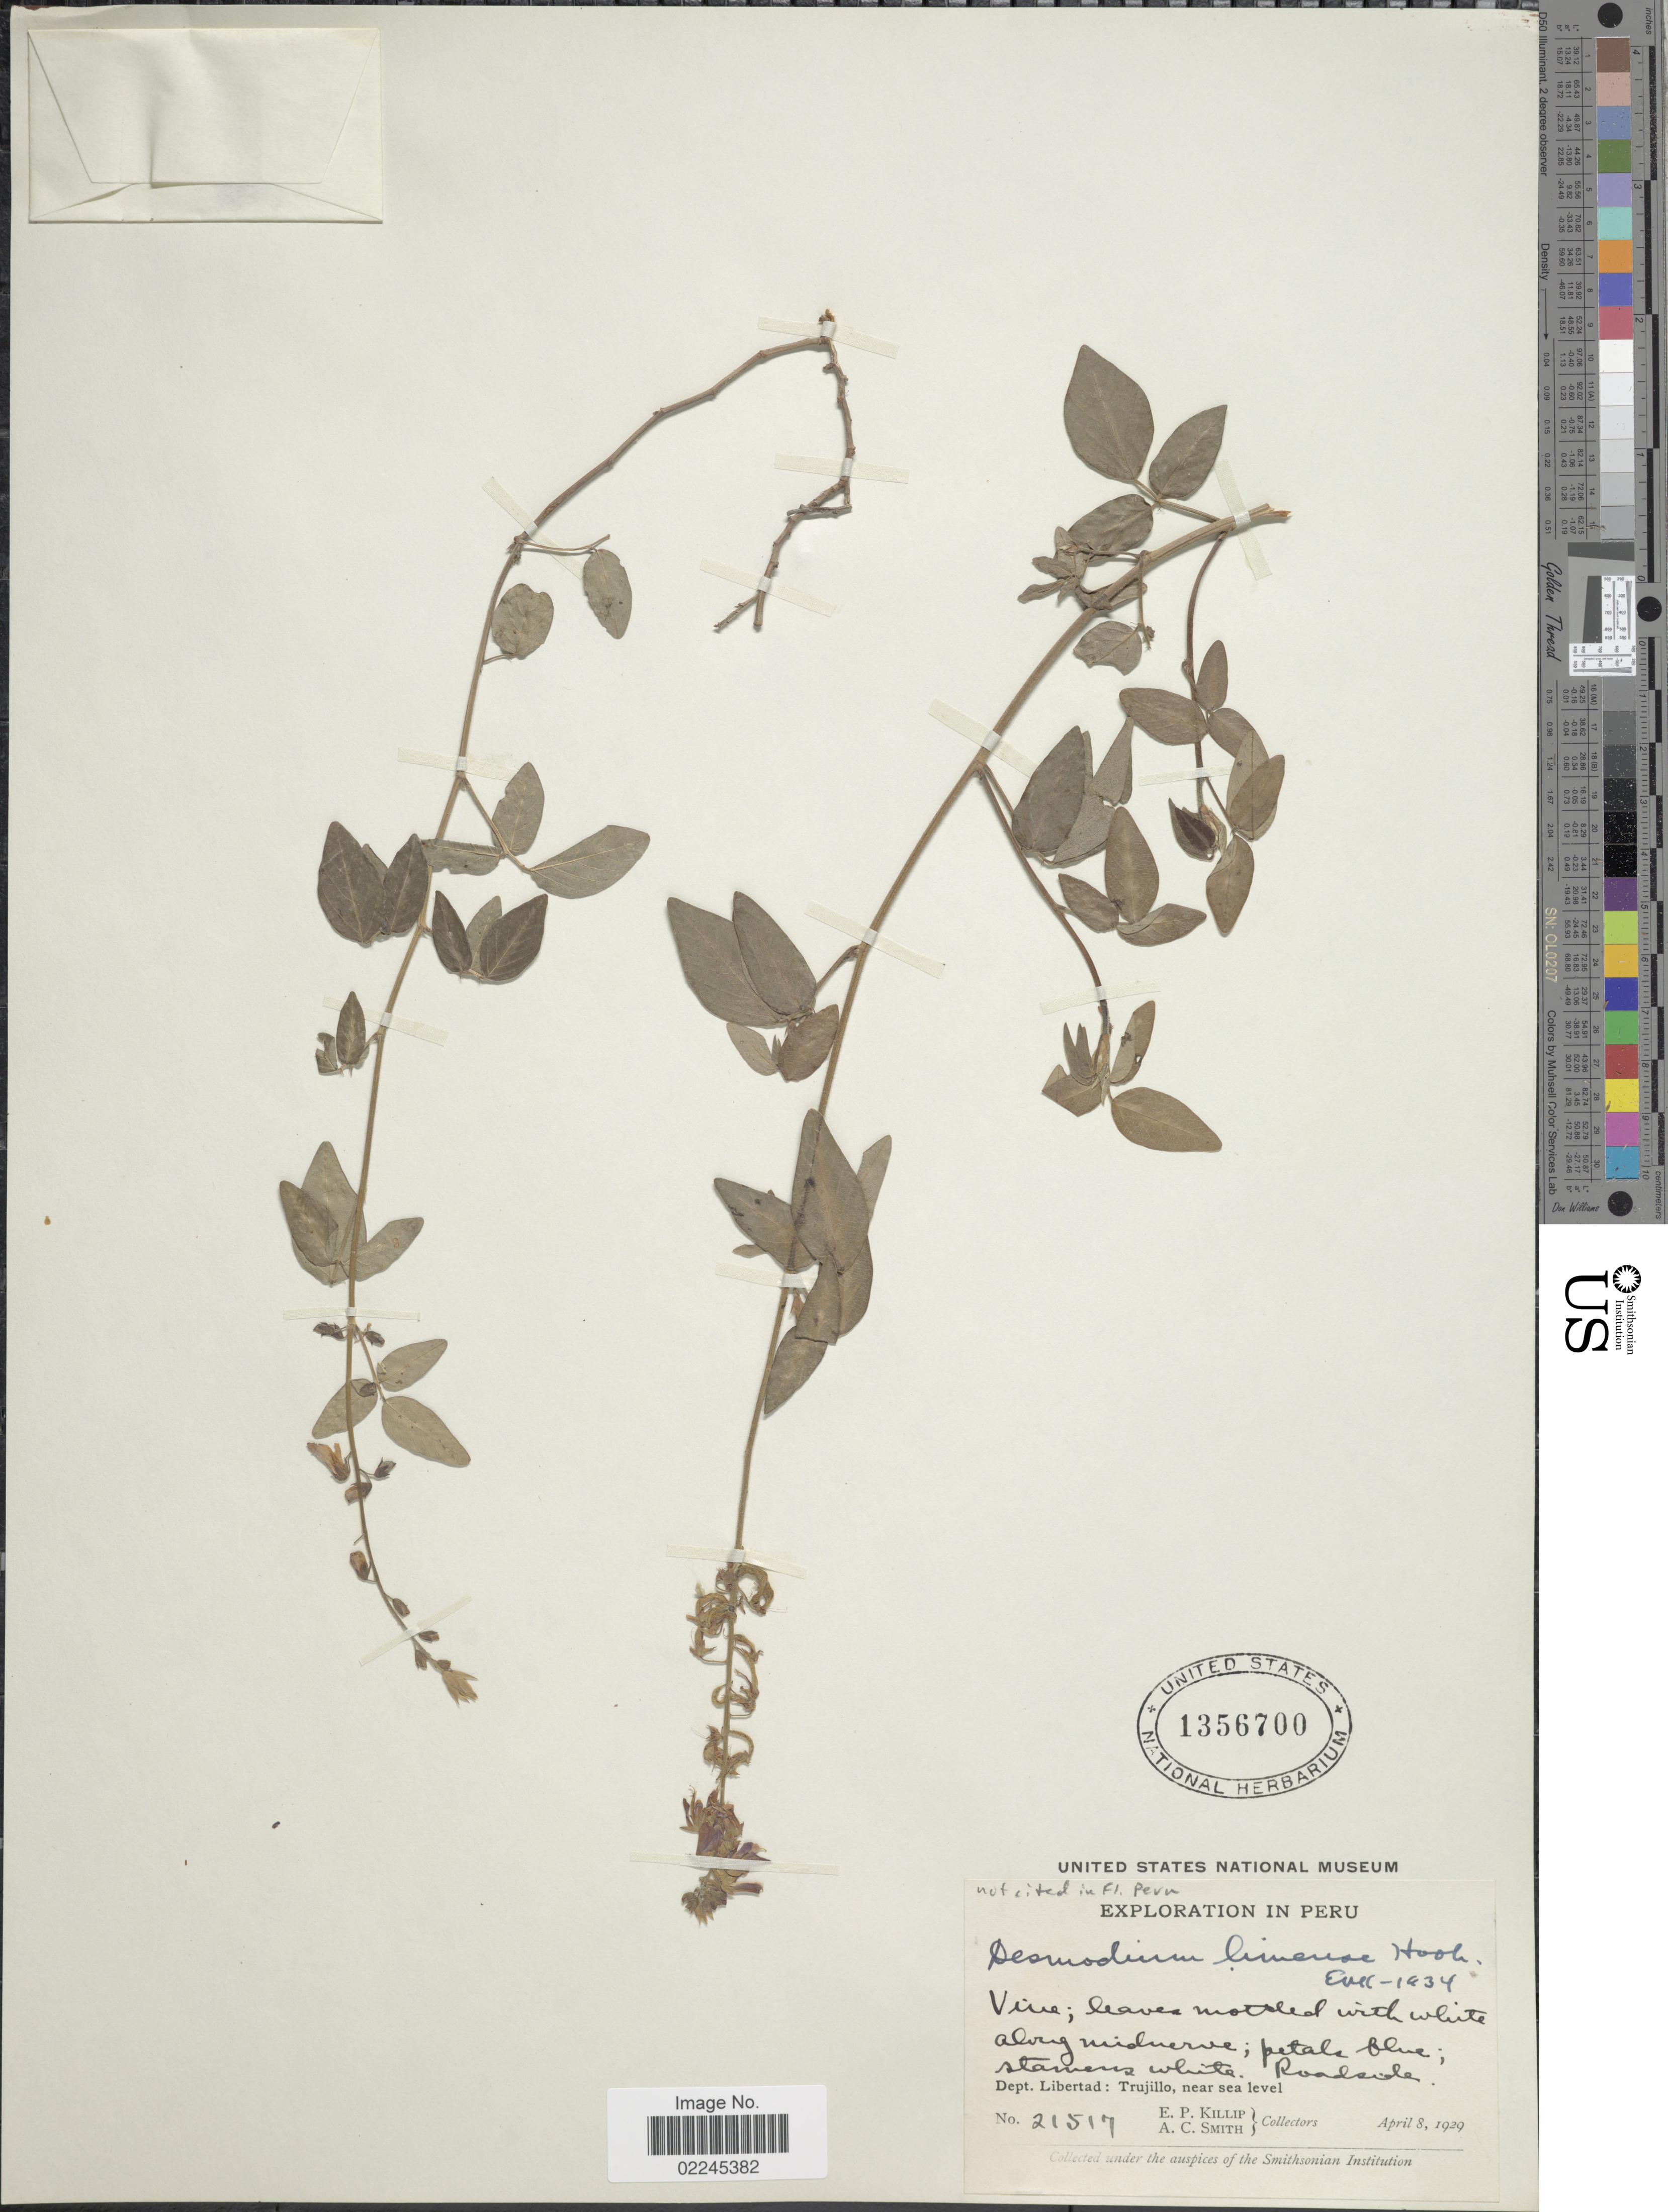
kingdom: Plantae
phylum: Tracheophyta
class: Magnoliopsida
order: Fabales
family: Fabaceae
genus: Desmodium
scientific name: Desmodium limense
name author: Hook.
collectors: E. P. Killip & A. C. Smith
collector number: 21517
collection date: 1929-04-08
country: Peru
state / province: La Libertad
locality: Vine; along midnerve, roadside, Dept. Libertad: Trujillo, near sea level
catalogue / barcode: US 1356700